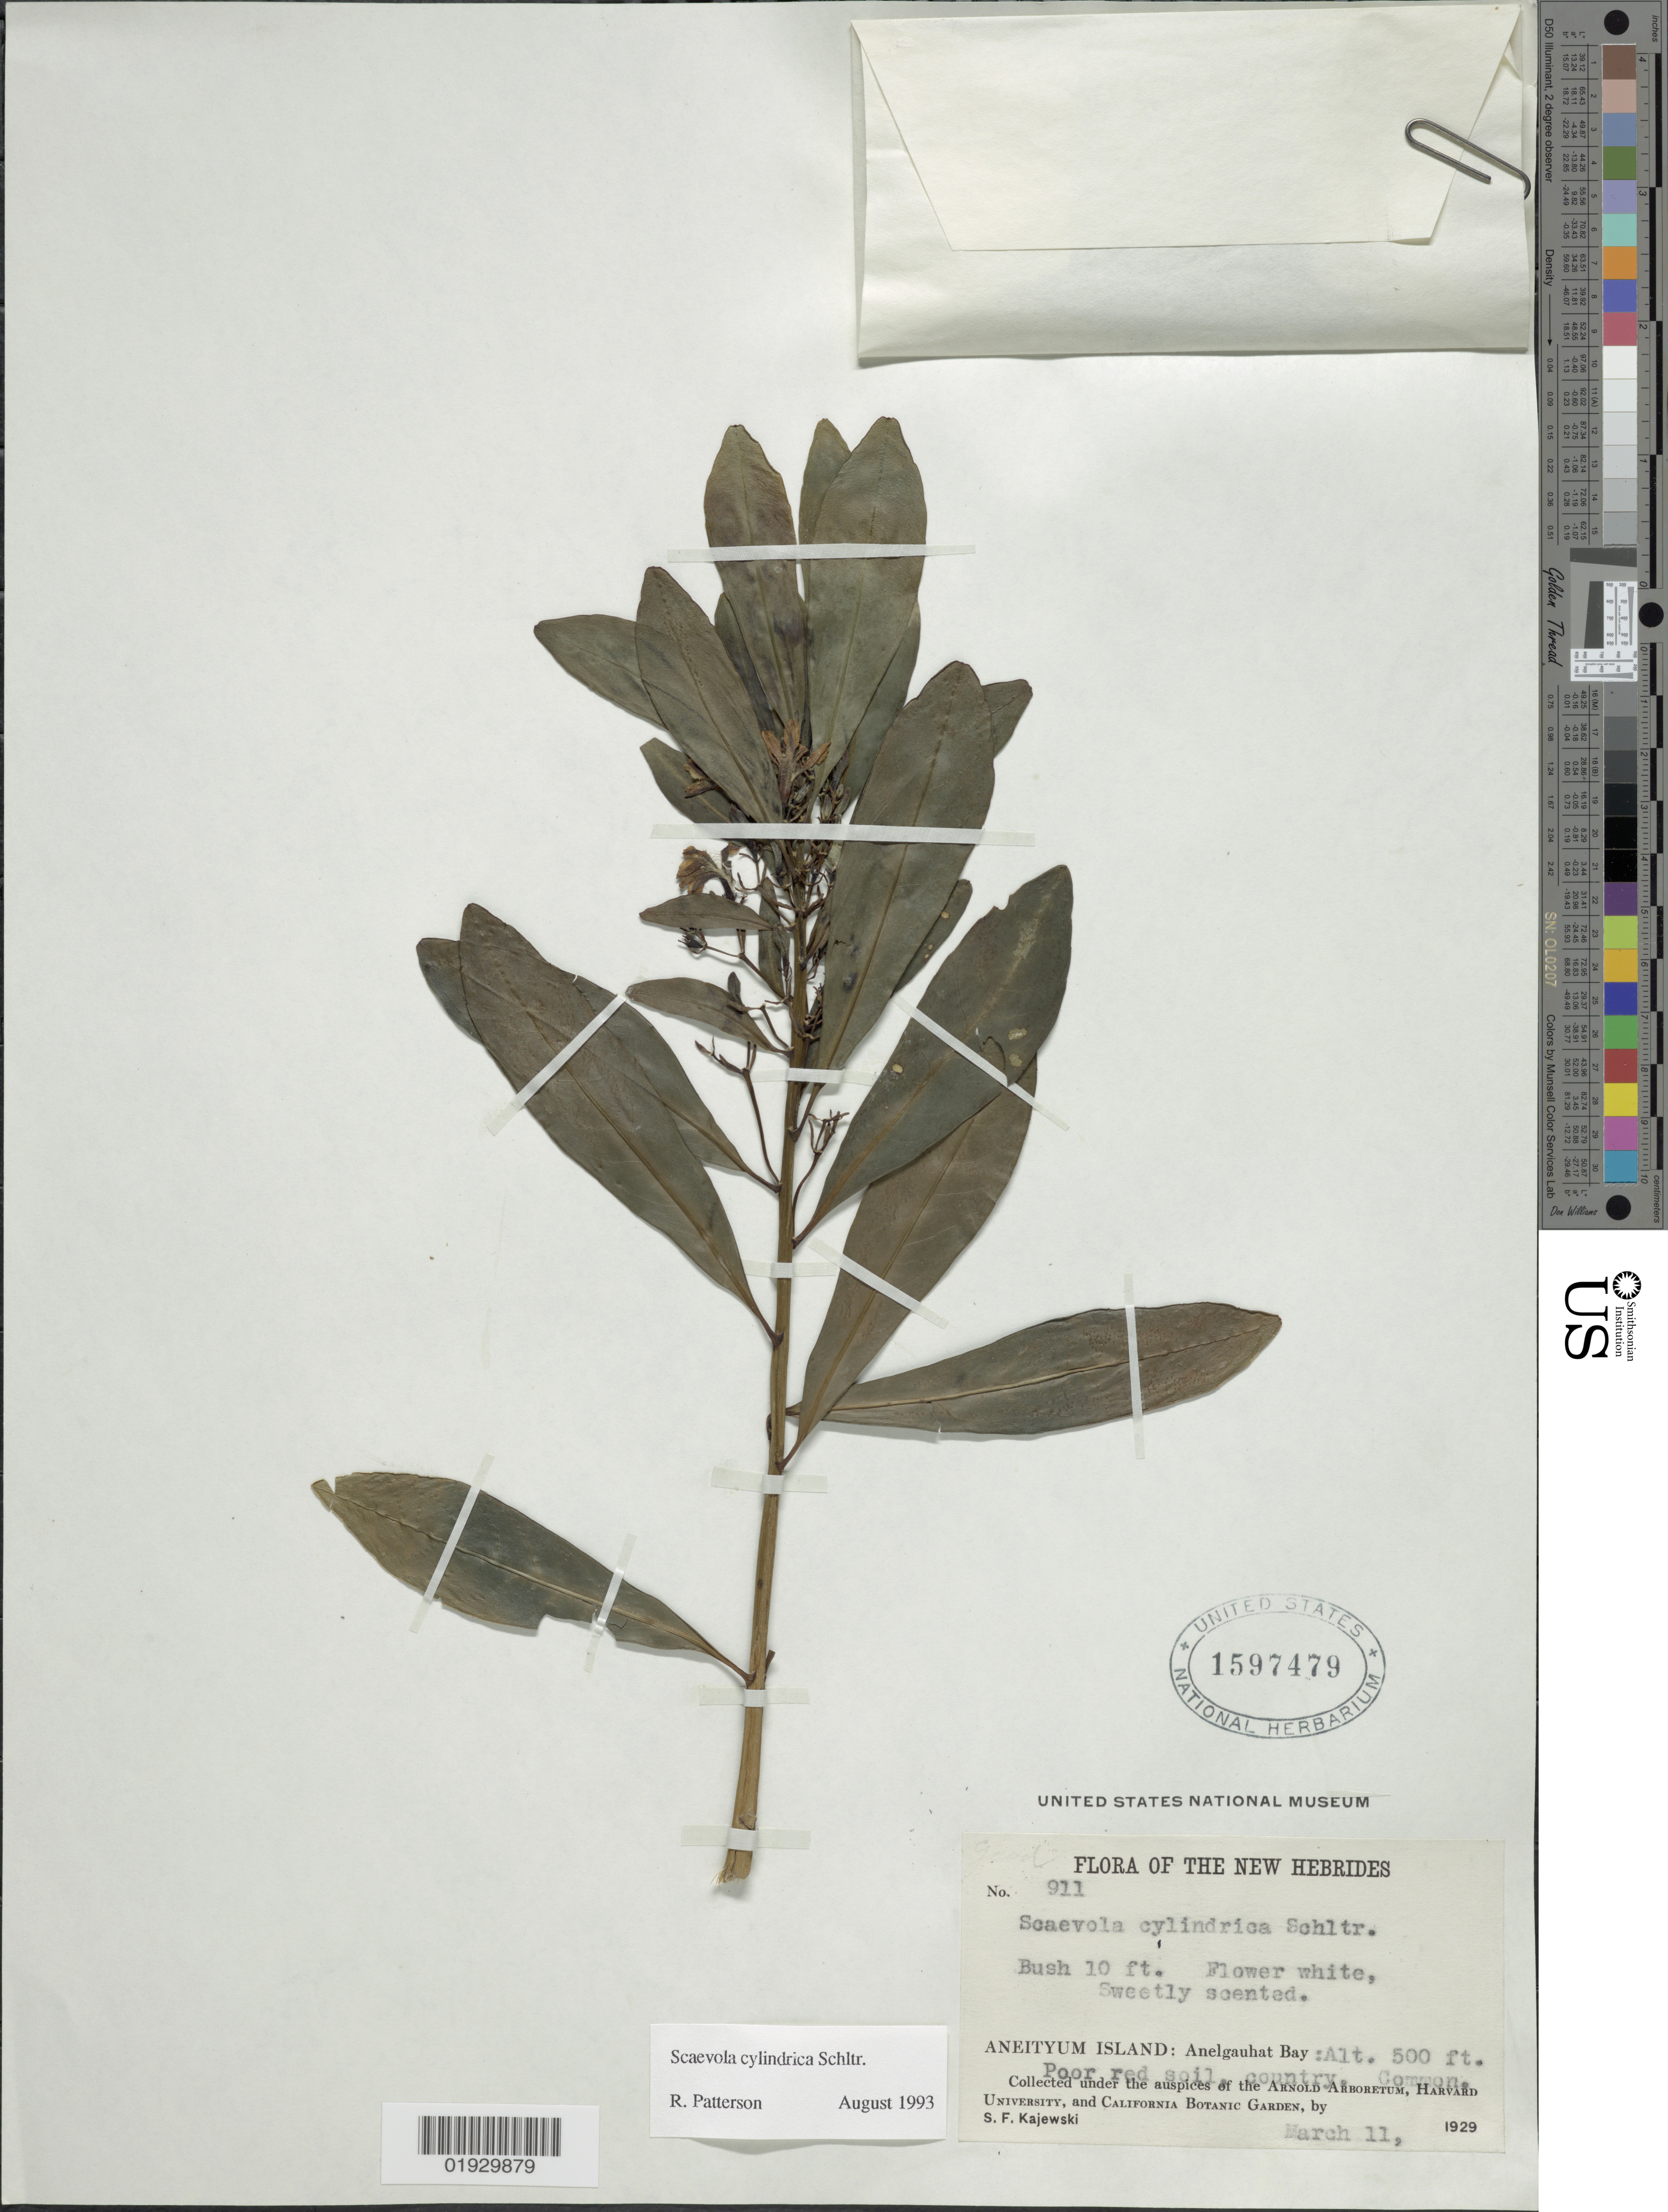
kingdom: Plantae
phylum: Tracheophyta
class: Magnoliopsida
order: Asterales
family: Goodeniaceae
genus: Scaevola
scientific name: Scaevola cylindrica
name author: Schltr. & K. Krause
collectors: S. Kajewski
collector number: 911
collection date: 1929-03-11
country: Vanuatu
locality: New Hebrides. Aneityum Island: Anelgauhat Bay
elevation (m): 152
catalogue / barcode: US 1597479